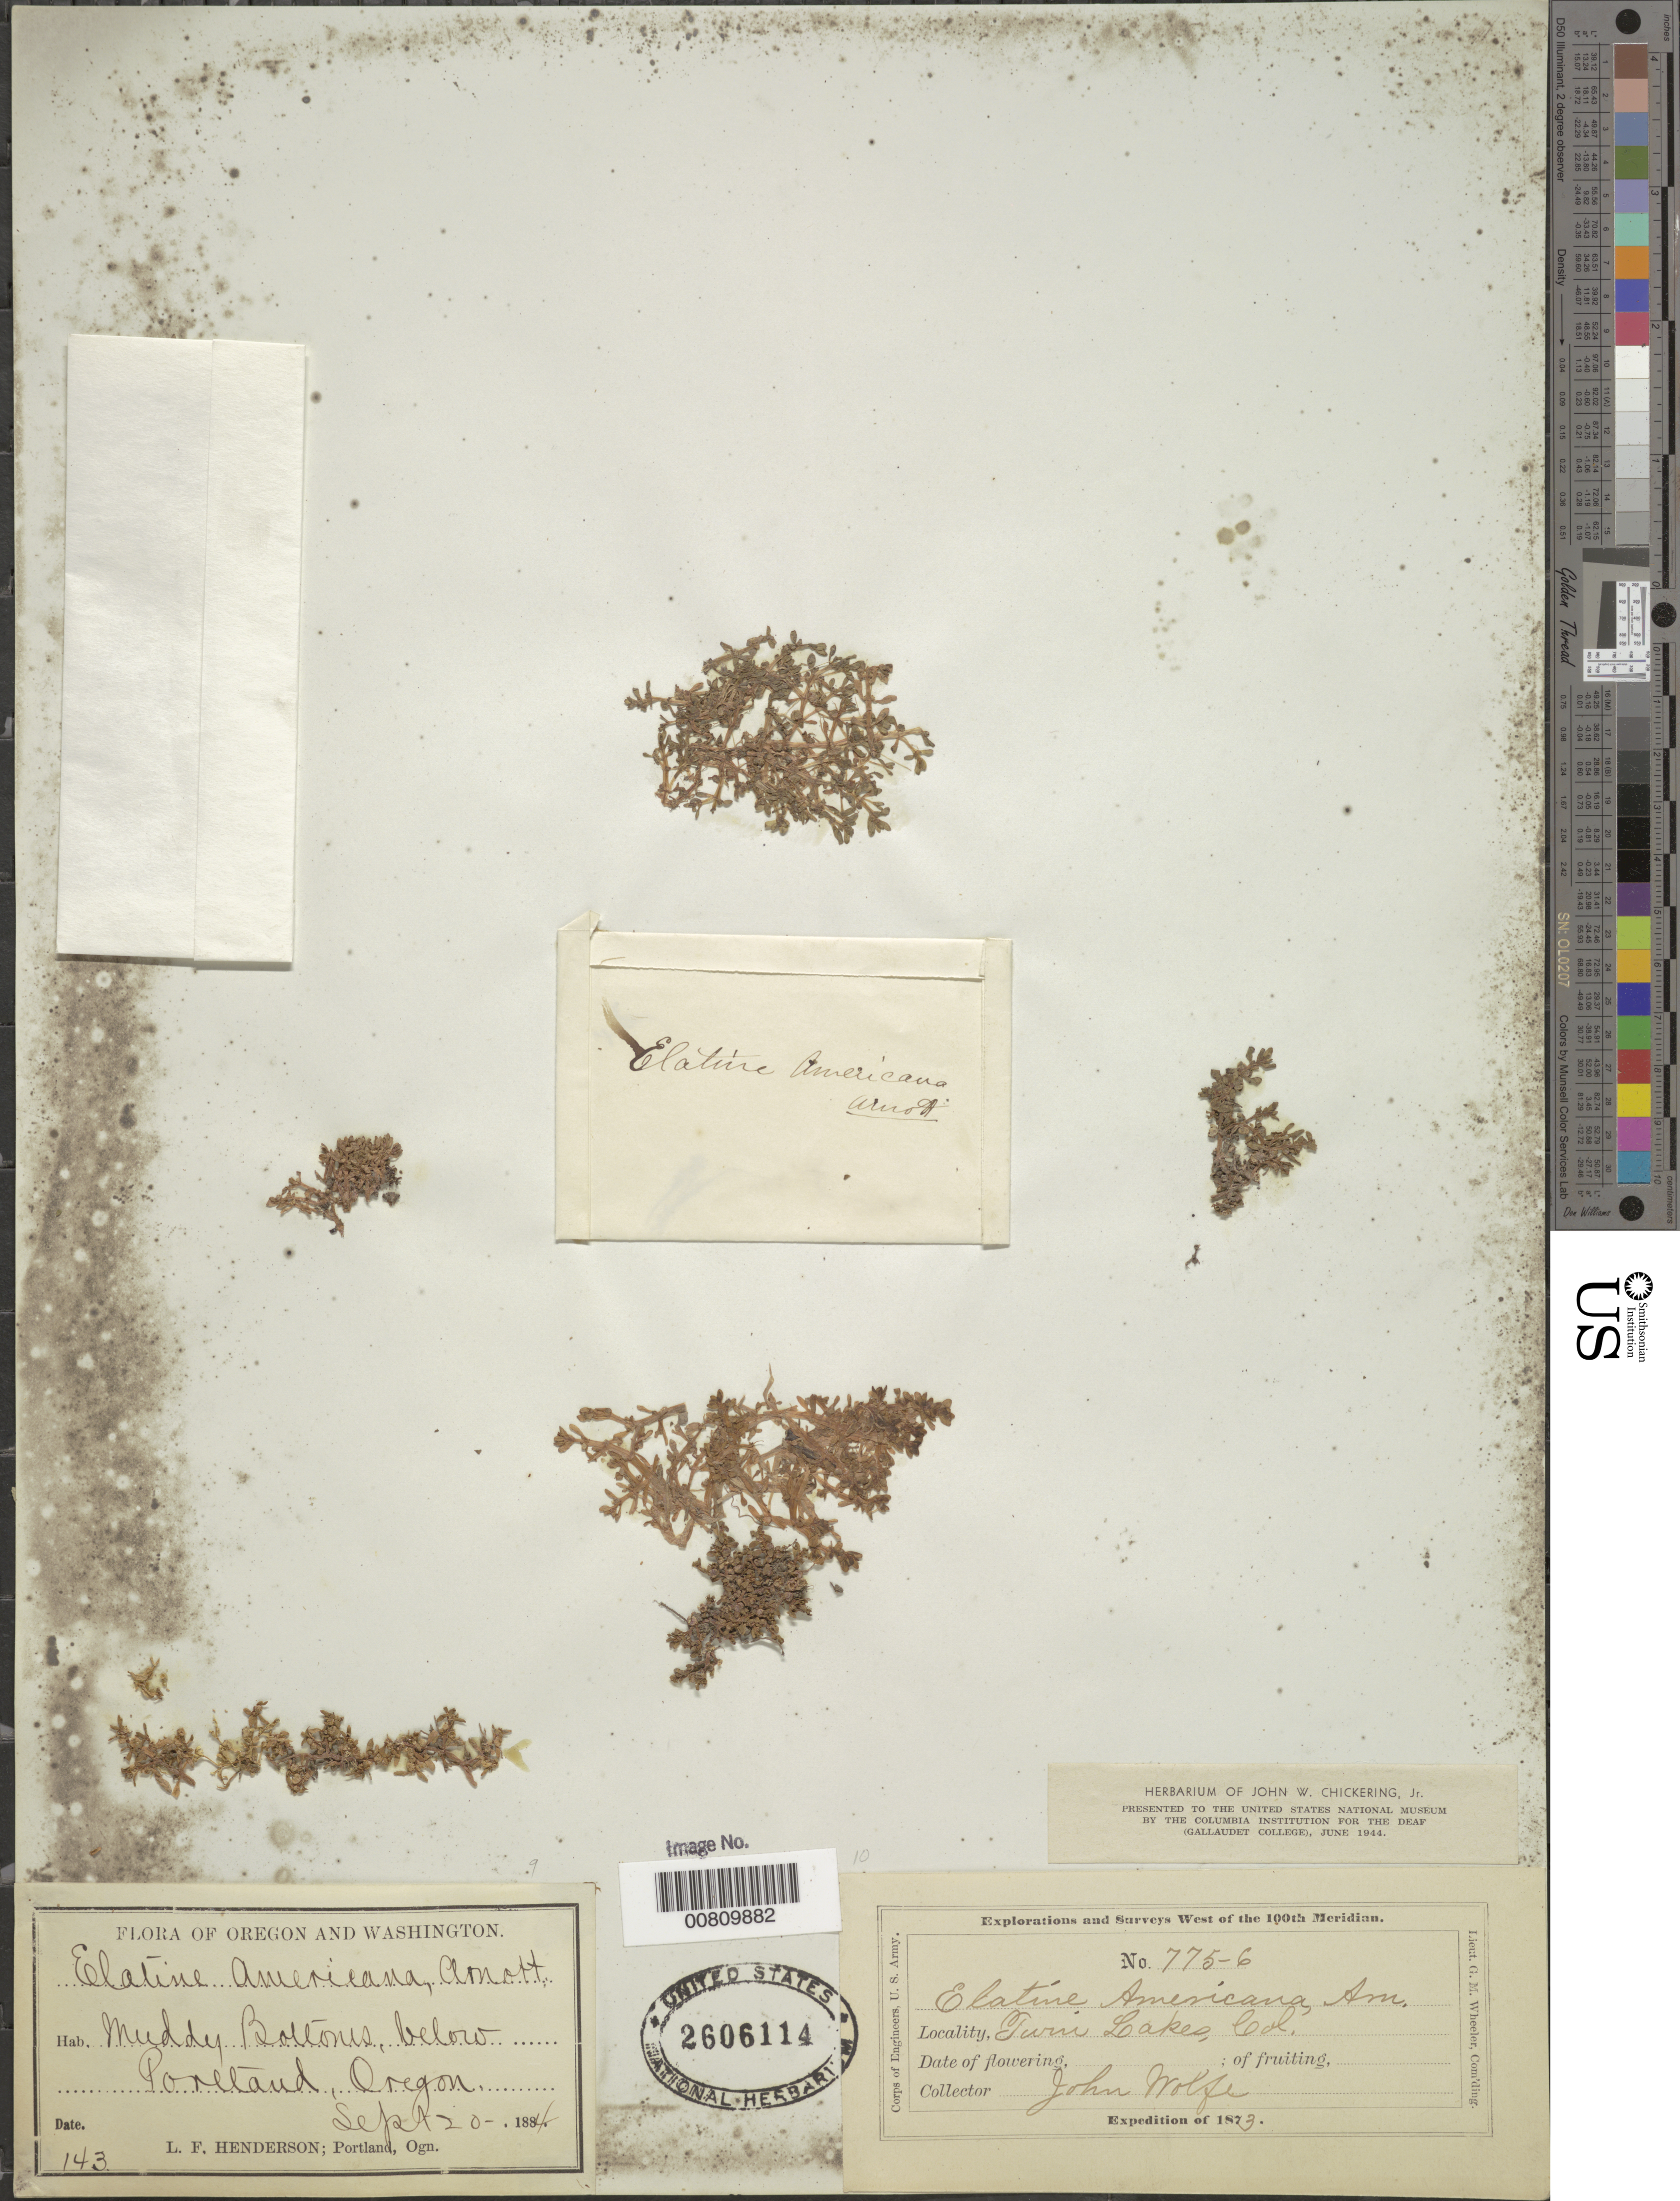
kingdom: Plantae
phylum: Tracheophyta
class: Magnoliopsida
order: Malpighiales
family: Elatinaceae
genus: Elatine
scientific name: Elatine americana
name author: (Pursh) Arn.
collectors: J. Wolfe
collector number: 775-6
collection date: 1873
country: United States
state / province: Colorado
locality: Twin Lakes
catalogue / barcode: US 2606114